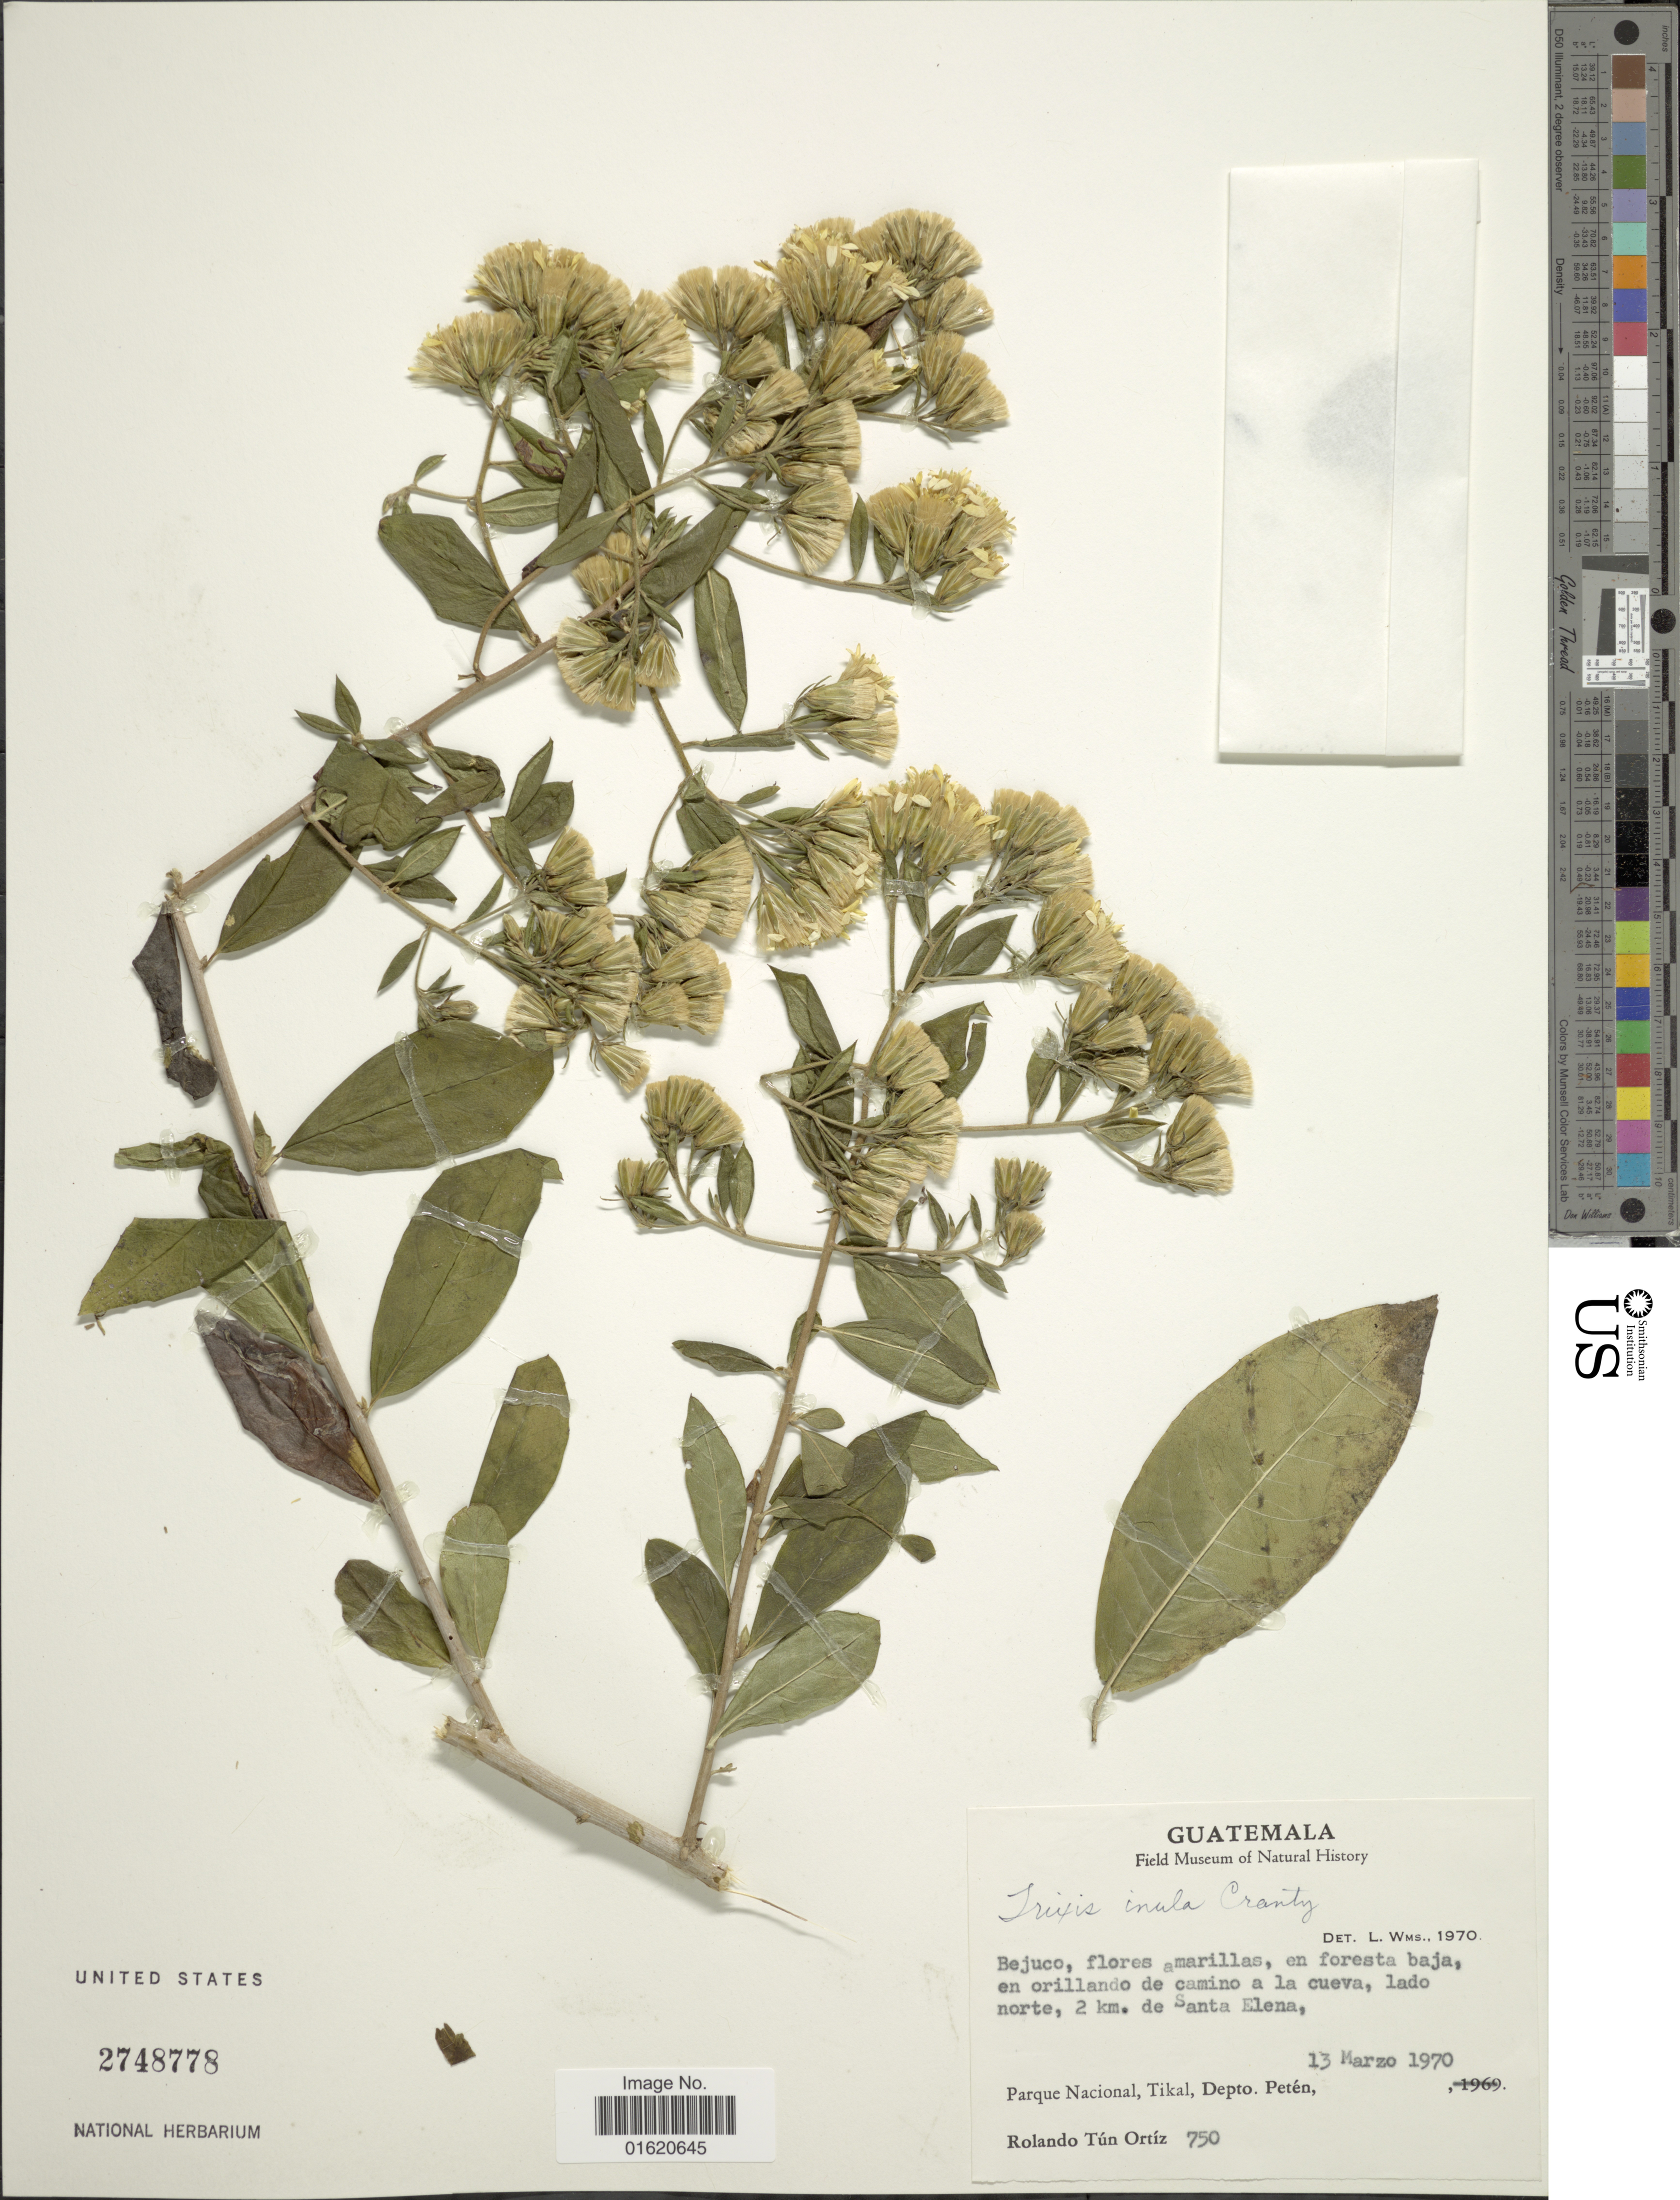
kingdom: Plantae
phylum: Tracheophyta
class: Magnoliopsida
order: Asterales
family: Asteraceae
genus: Trixis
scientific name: Trixis inula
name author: Crantz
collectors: R. T. Ortíz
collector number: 750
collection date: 1970-03-13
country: Guatemala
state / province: El Petén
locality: Bejuco, flores, amarillas, en foresta baja, en orillando de camino a la cuva, lador norte, 2 km. de Santa Elena, Parque Nacional, Tikal, Dpto. Petén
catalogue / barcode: US 2748778